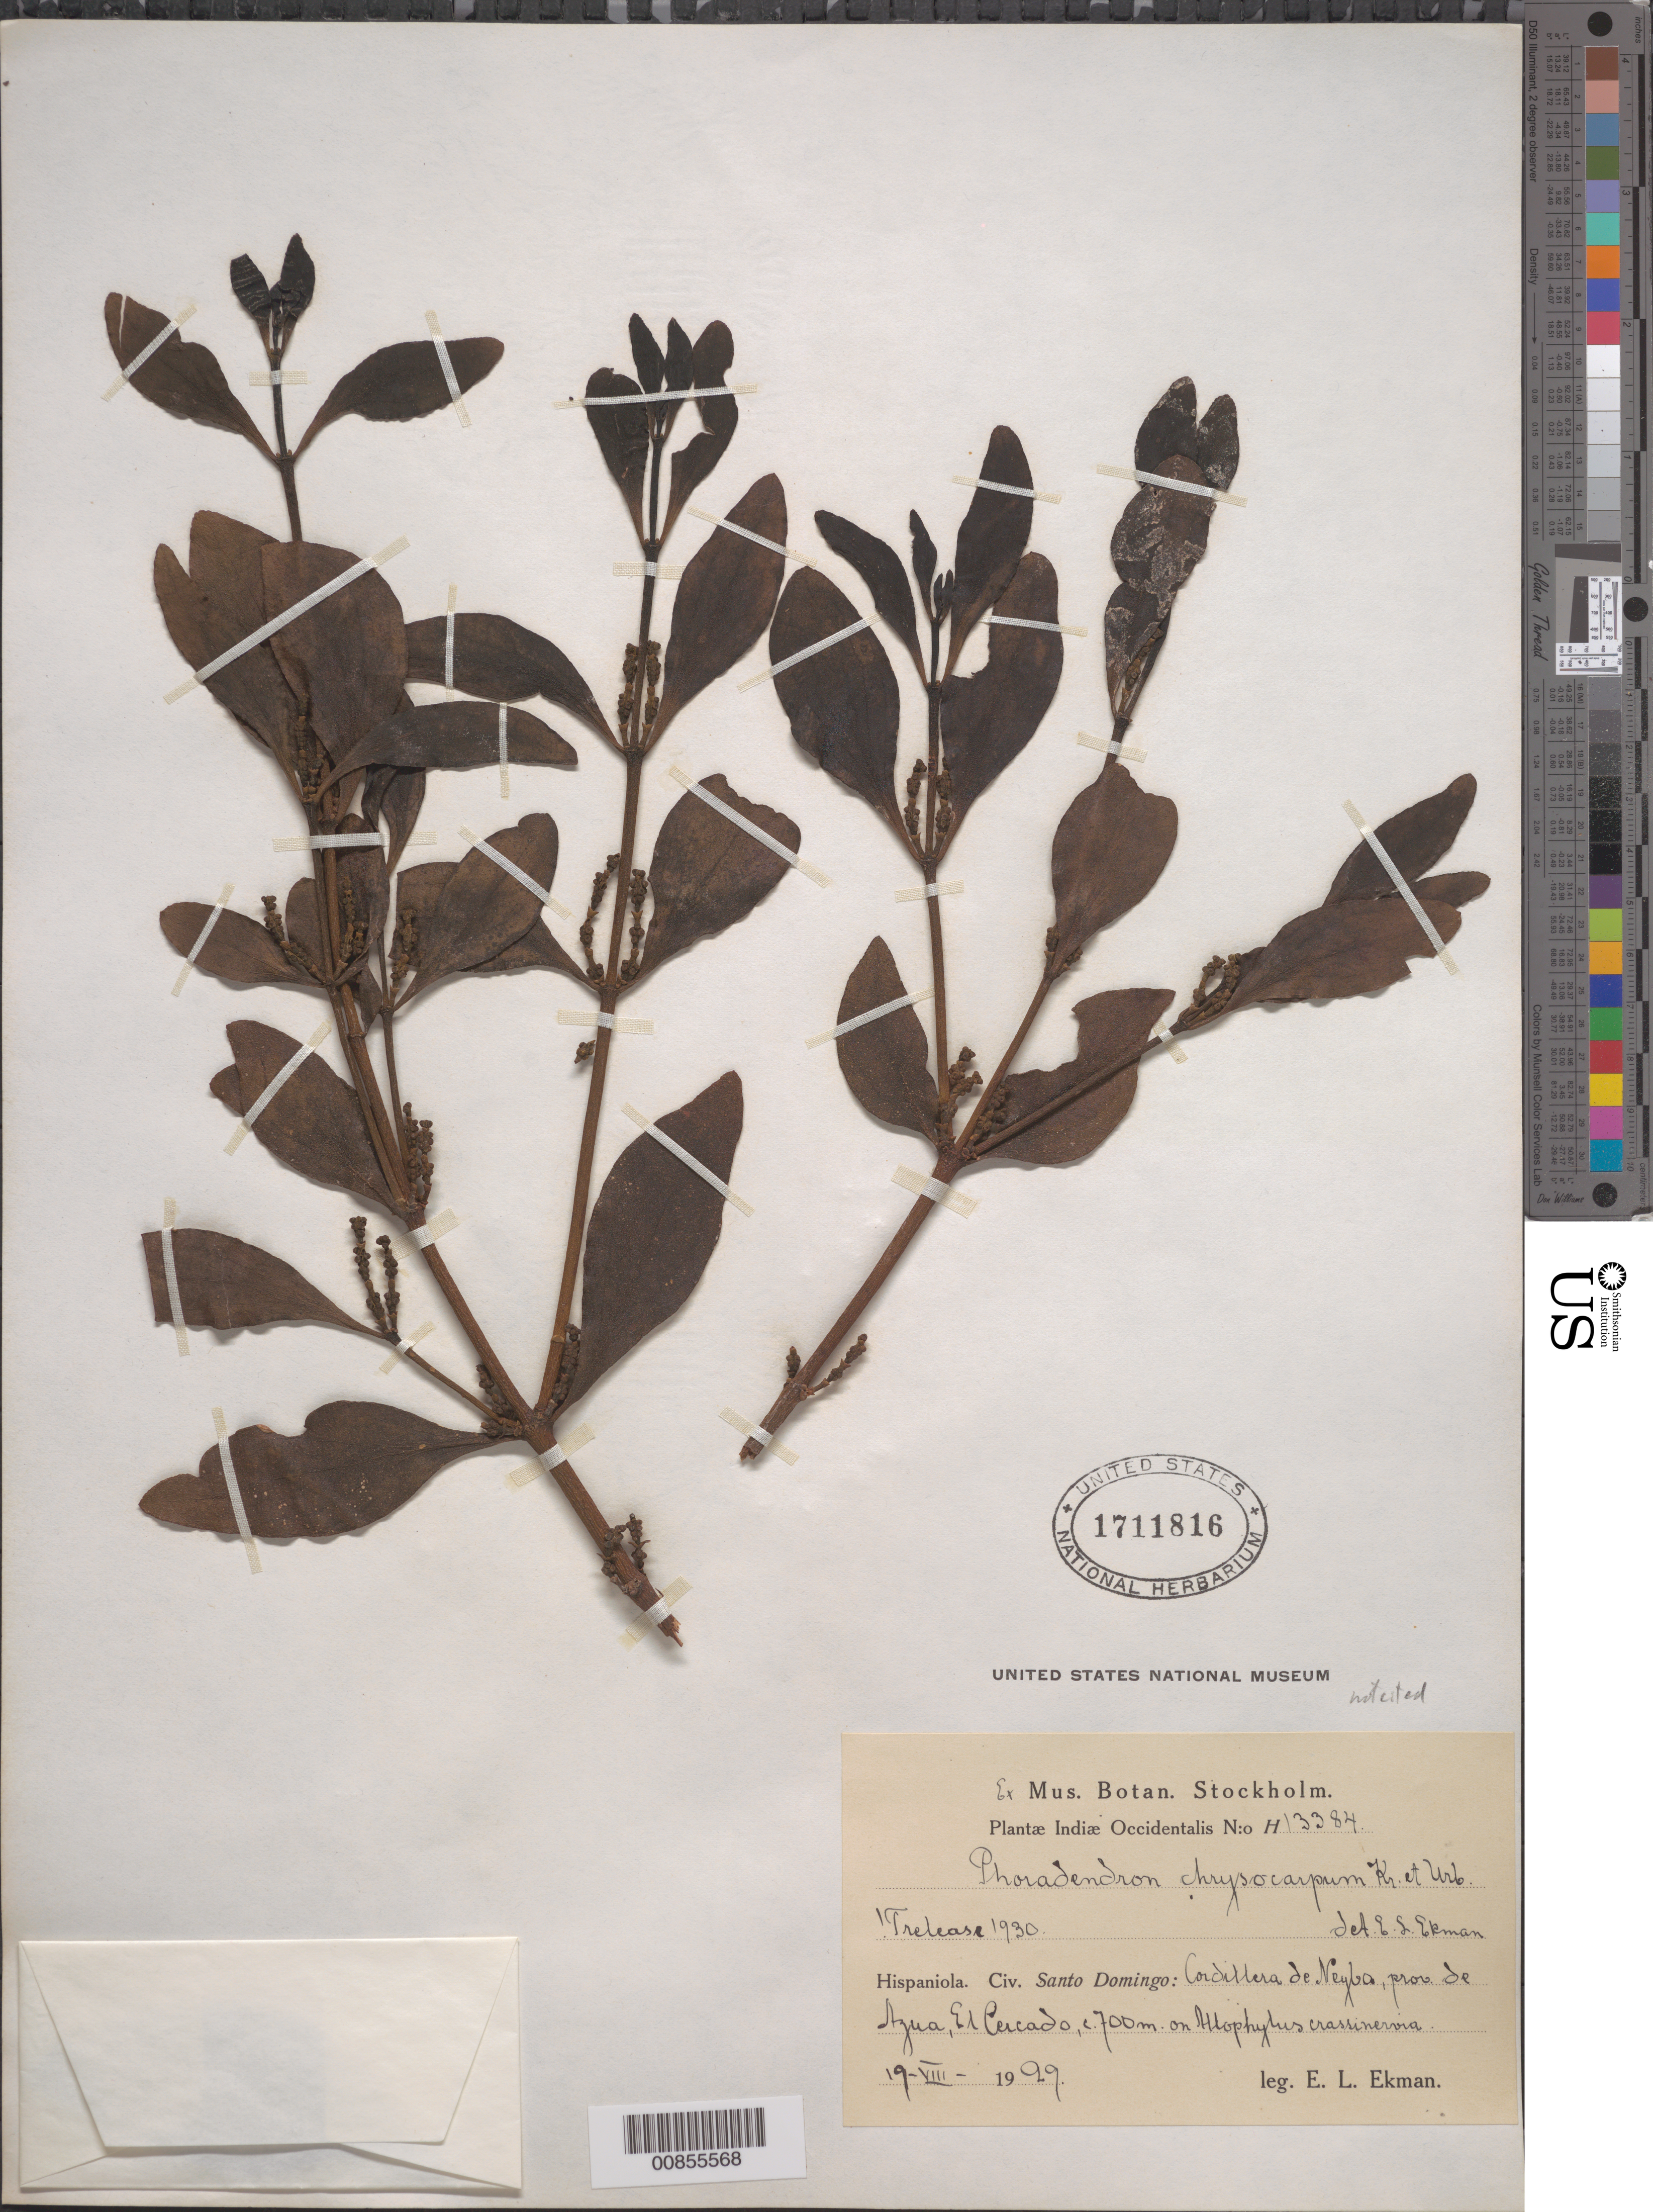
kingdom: Plantae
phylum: Tracheophyta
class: Magnoliopsida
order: Santalales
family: Viscaceae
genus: Phoradendron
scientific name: Phoradendron anceps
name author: (Spreng.) M. Gómez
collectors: E. L. Ekman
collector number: H 13384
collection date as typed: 19 Aug 1929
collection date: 1929-08-19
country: Dominican Republic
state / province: Azua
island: Hispaniola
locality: Cordillera de Neyba, El Cercado.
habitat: On Allophylus crassinervia.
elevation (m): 700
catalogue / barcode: US 1711816